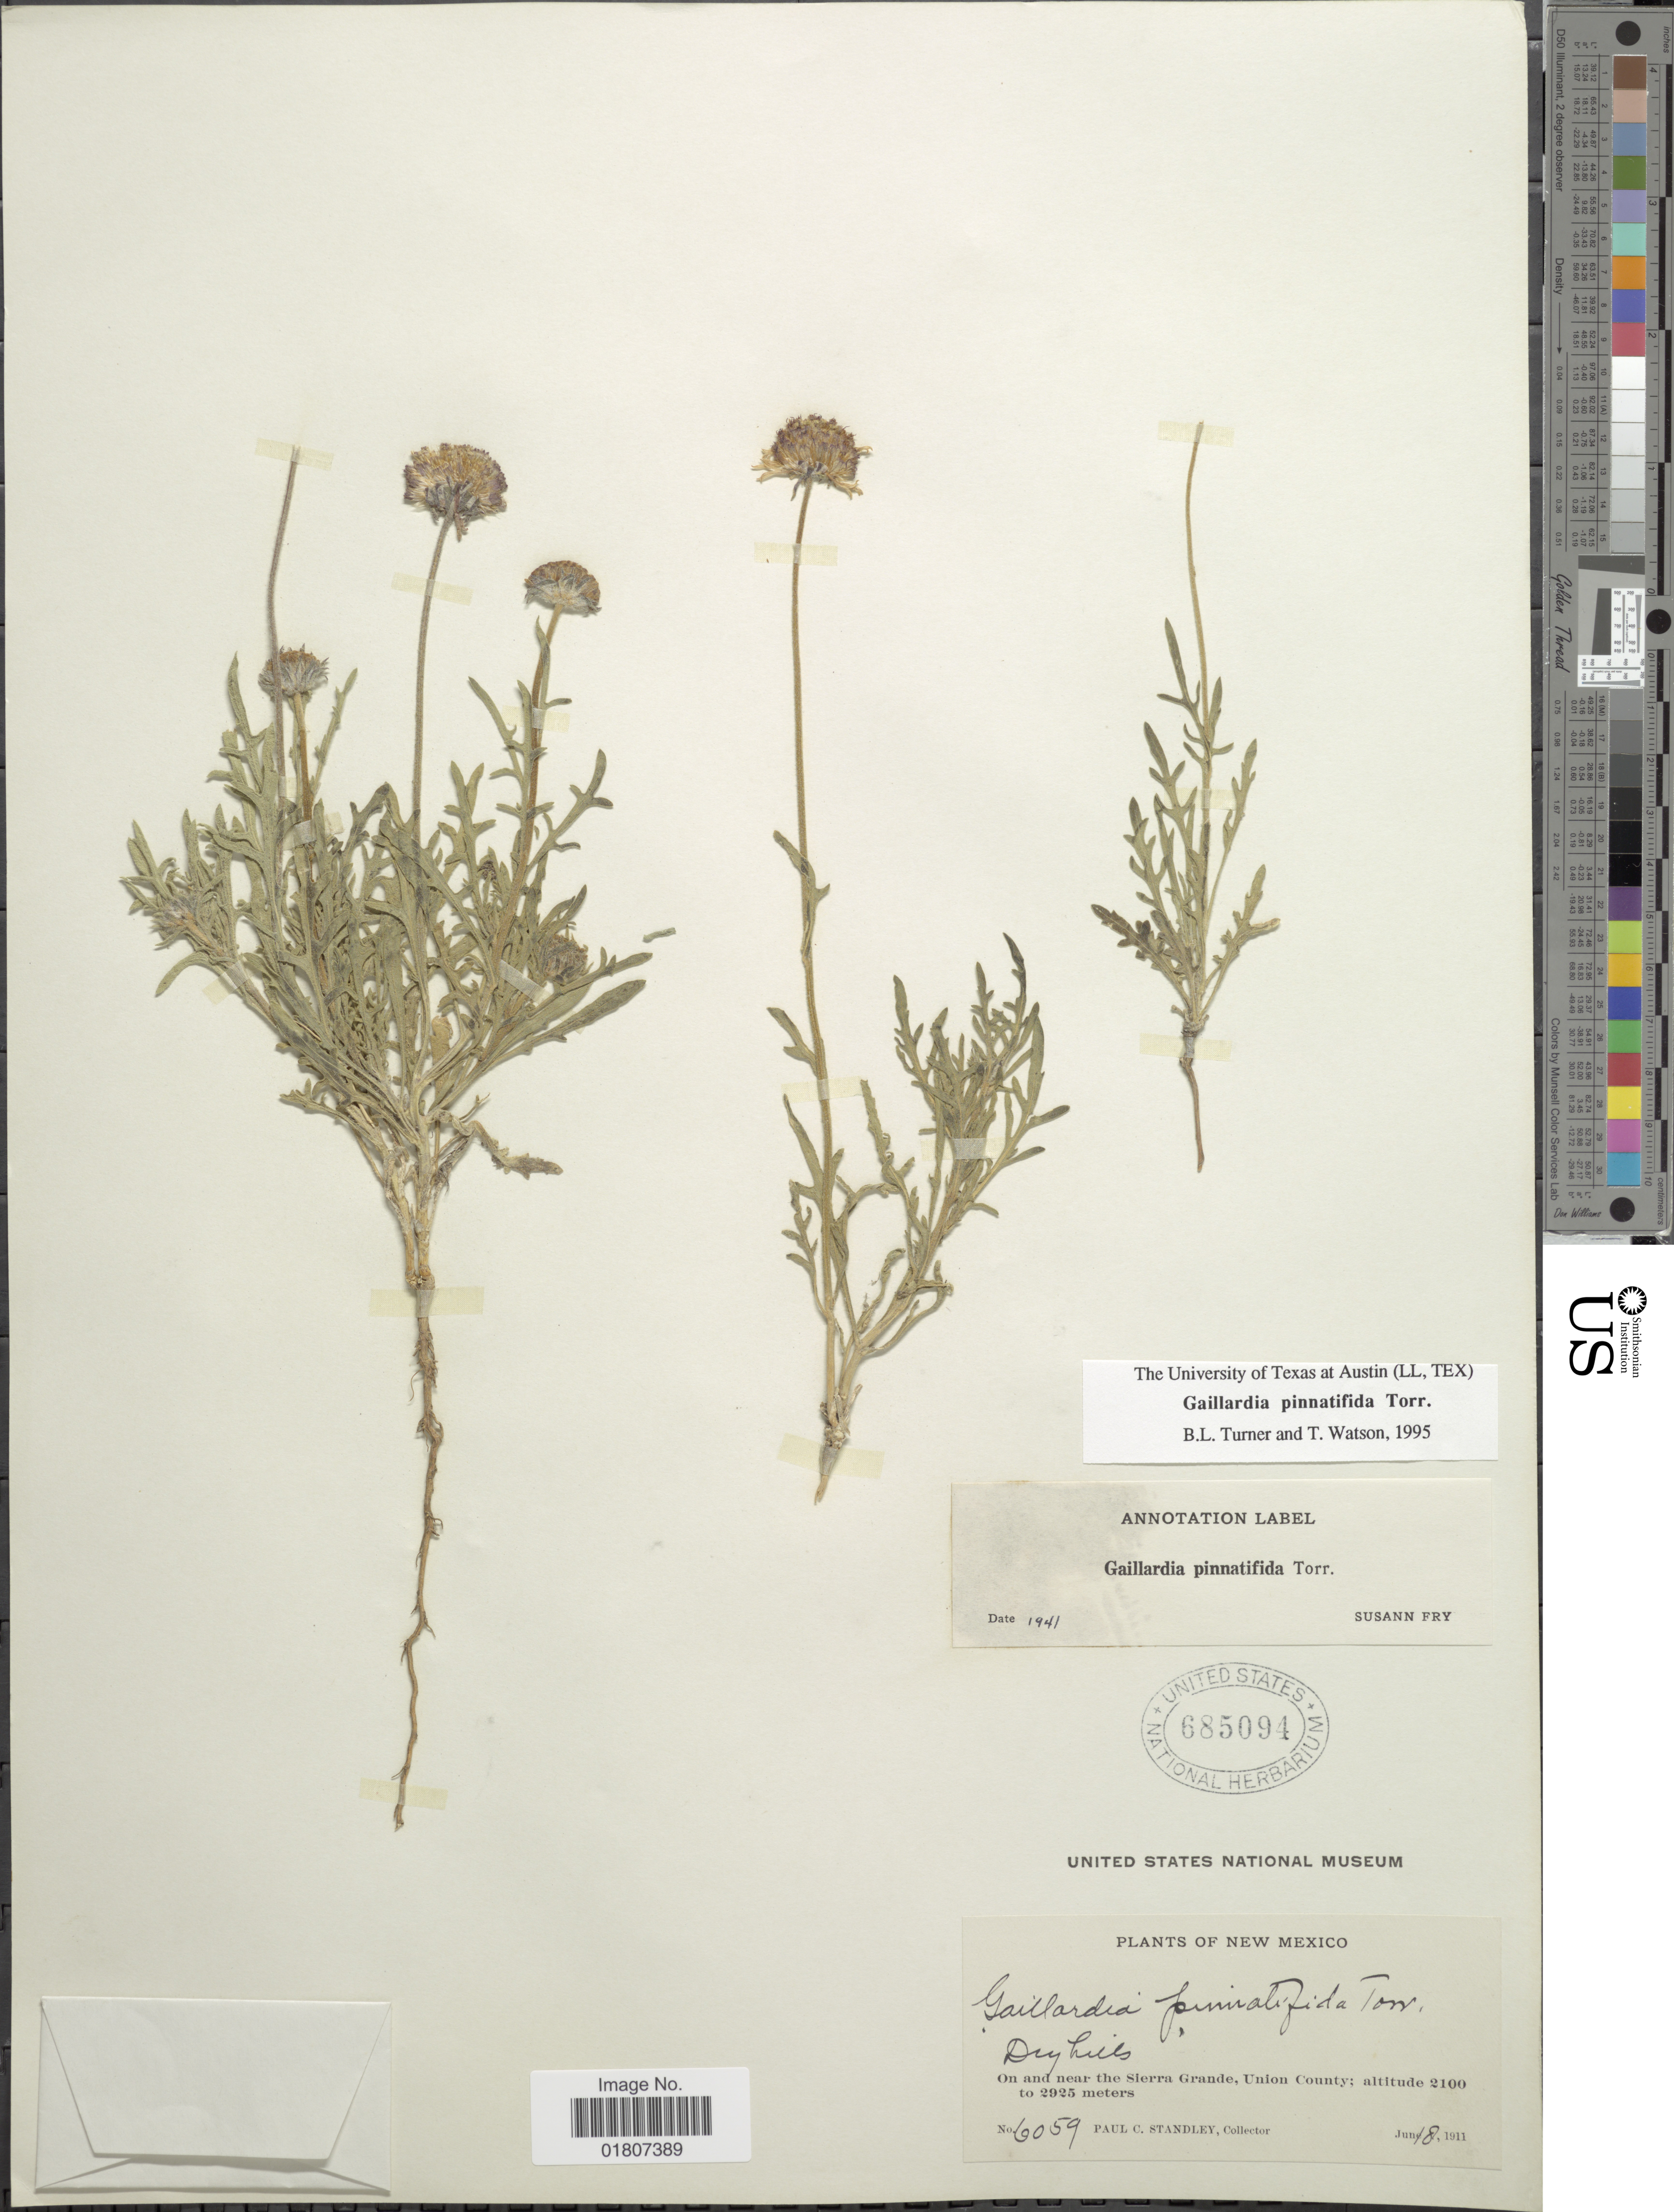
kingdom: Plantae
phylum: Tracheophyta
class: Magnoliopsida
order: Asterales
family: Asteraceae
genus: Gaillardia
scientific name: Gaillardia pinnatifida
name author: Torr.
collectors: P. C. Standley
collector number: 6059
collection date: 1911-01-18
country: United States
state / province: New Mexico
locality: On and near the Sierra Grande, Union County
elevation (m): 2100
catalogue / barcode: US 685094